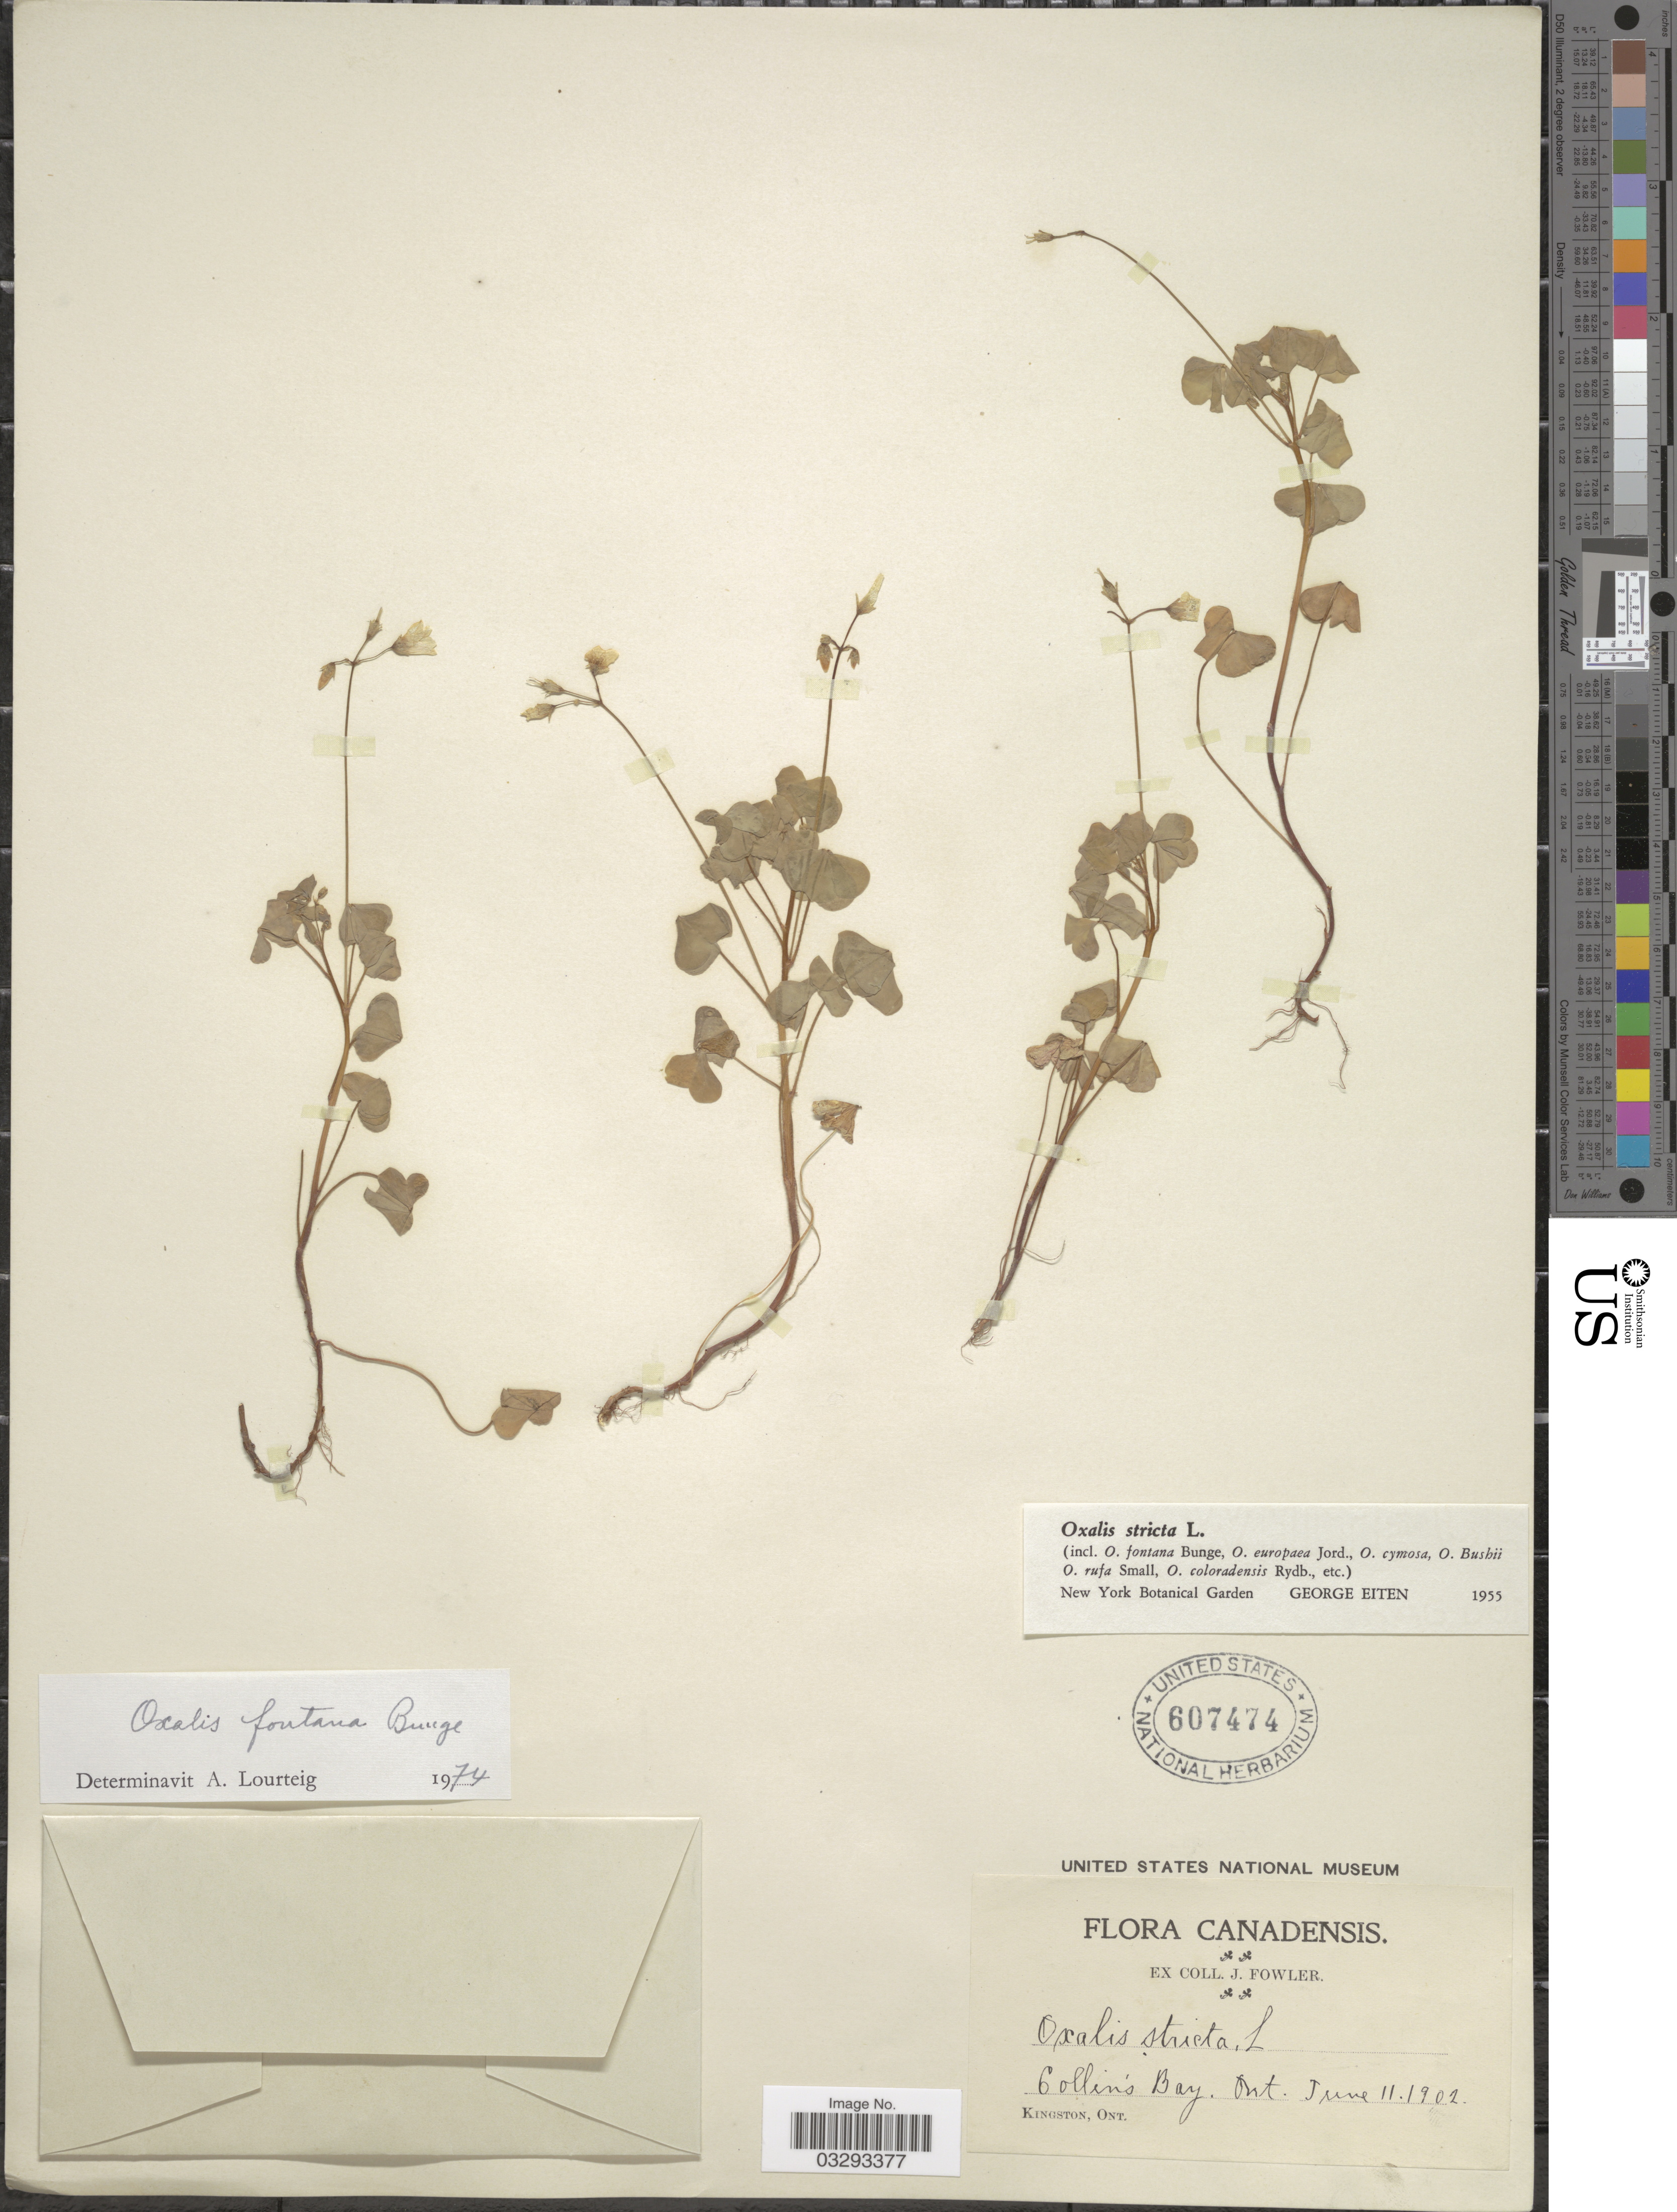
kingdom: Plantae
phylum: Tracheophyta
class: Magnoliopsida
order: Oxalidales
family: Oxalidaceae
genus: Oxalis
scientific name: Oxalis fontana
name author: Bunge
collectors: J. Fowler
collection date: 1902-06-11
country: Canada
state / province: Ontario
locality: Collin's Bay.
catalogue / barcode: US 607474